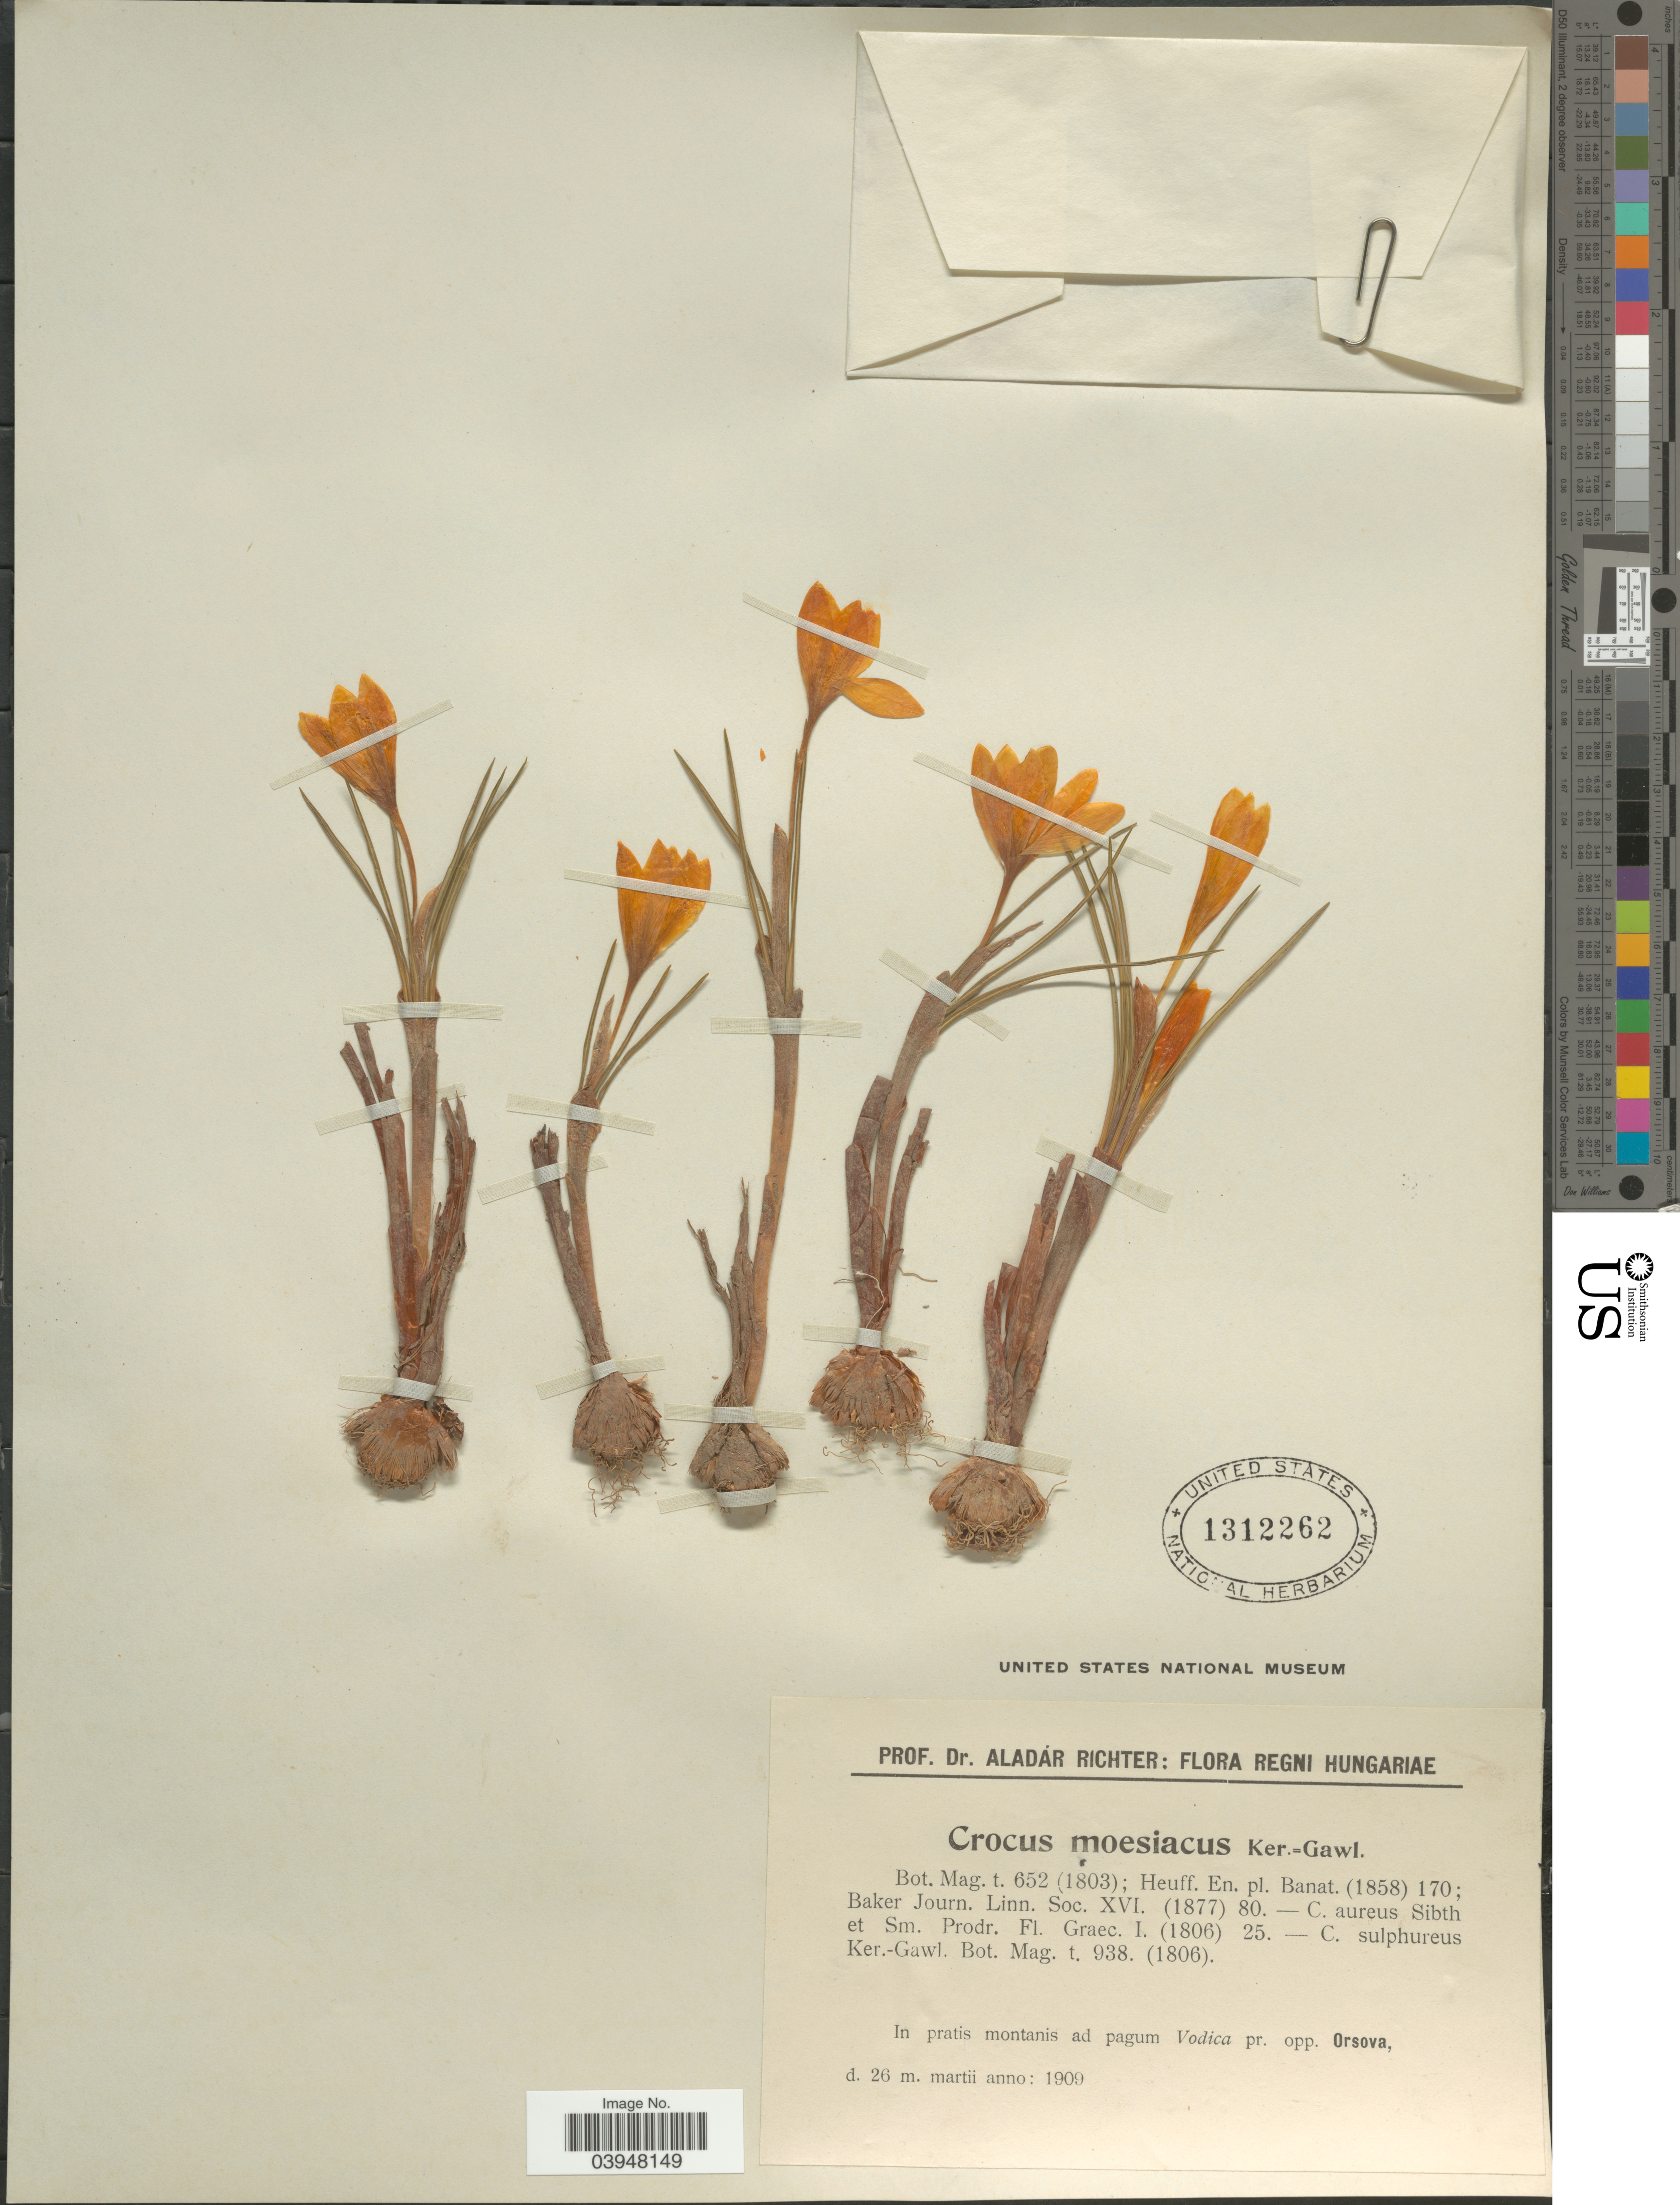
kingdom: Plantae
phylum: Tracheophyta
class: Liliopsida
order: Asparagales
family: Iridaceae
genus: Crocus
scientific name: Crocus moesiacus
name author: Ker Gawl.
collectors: A. Richter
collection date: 1909-03-26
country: Hungary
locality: Regni Hungariae. In pratis montanis ad pagum Vodica pr. opp. Orsova.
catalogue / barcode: US 1312262